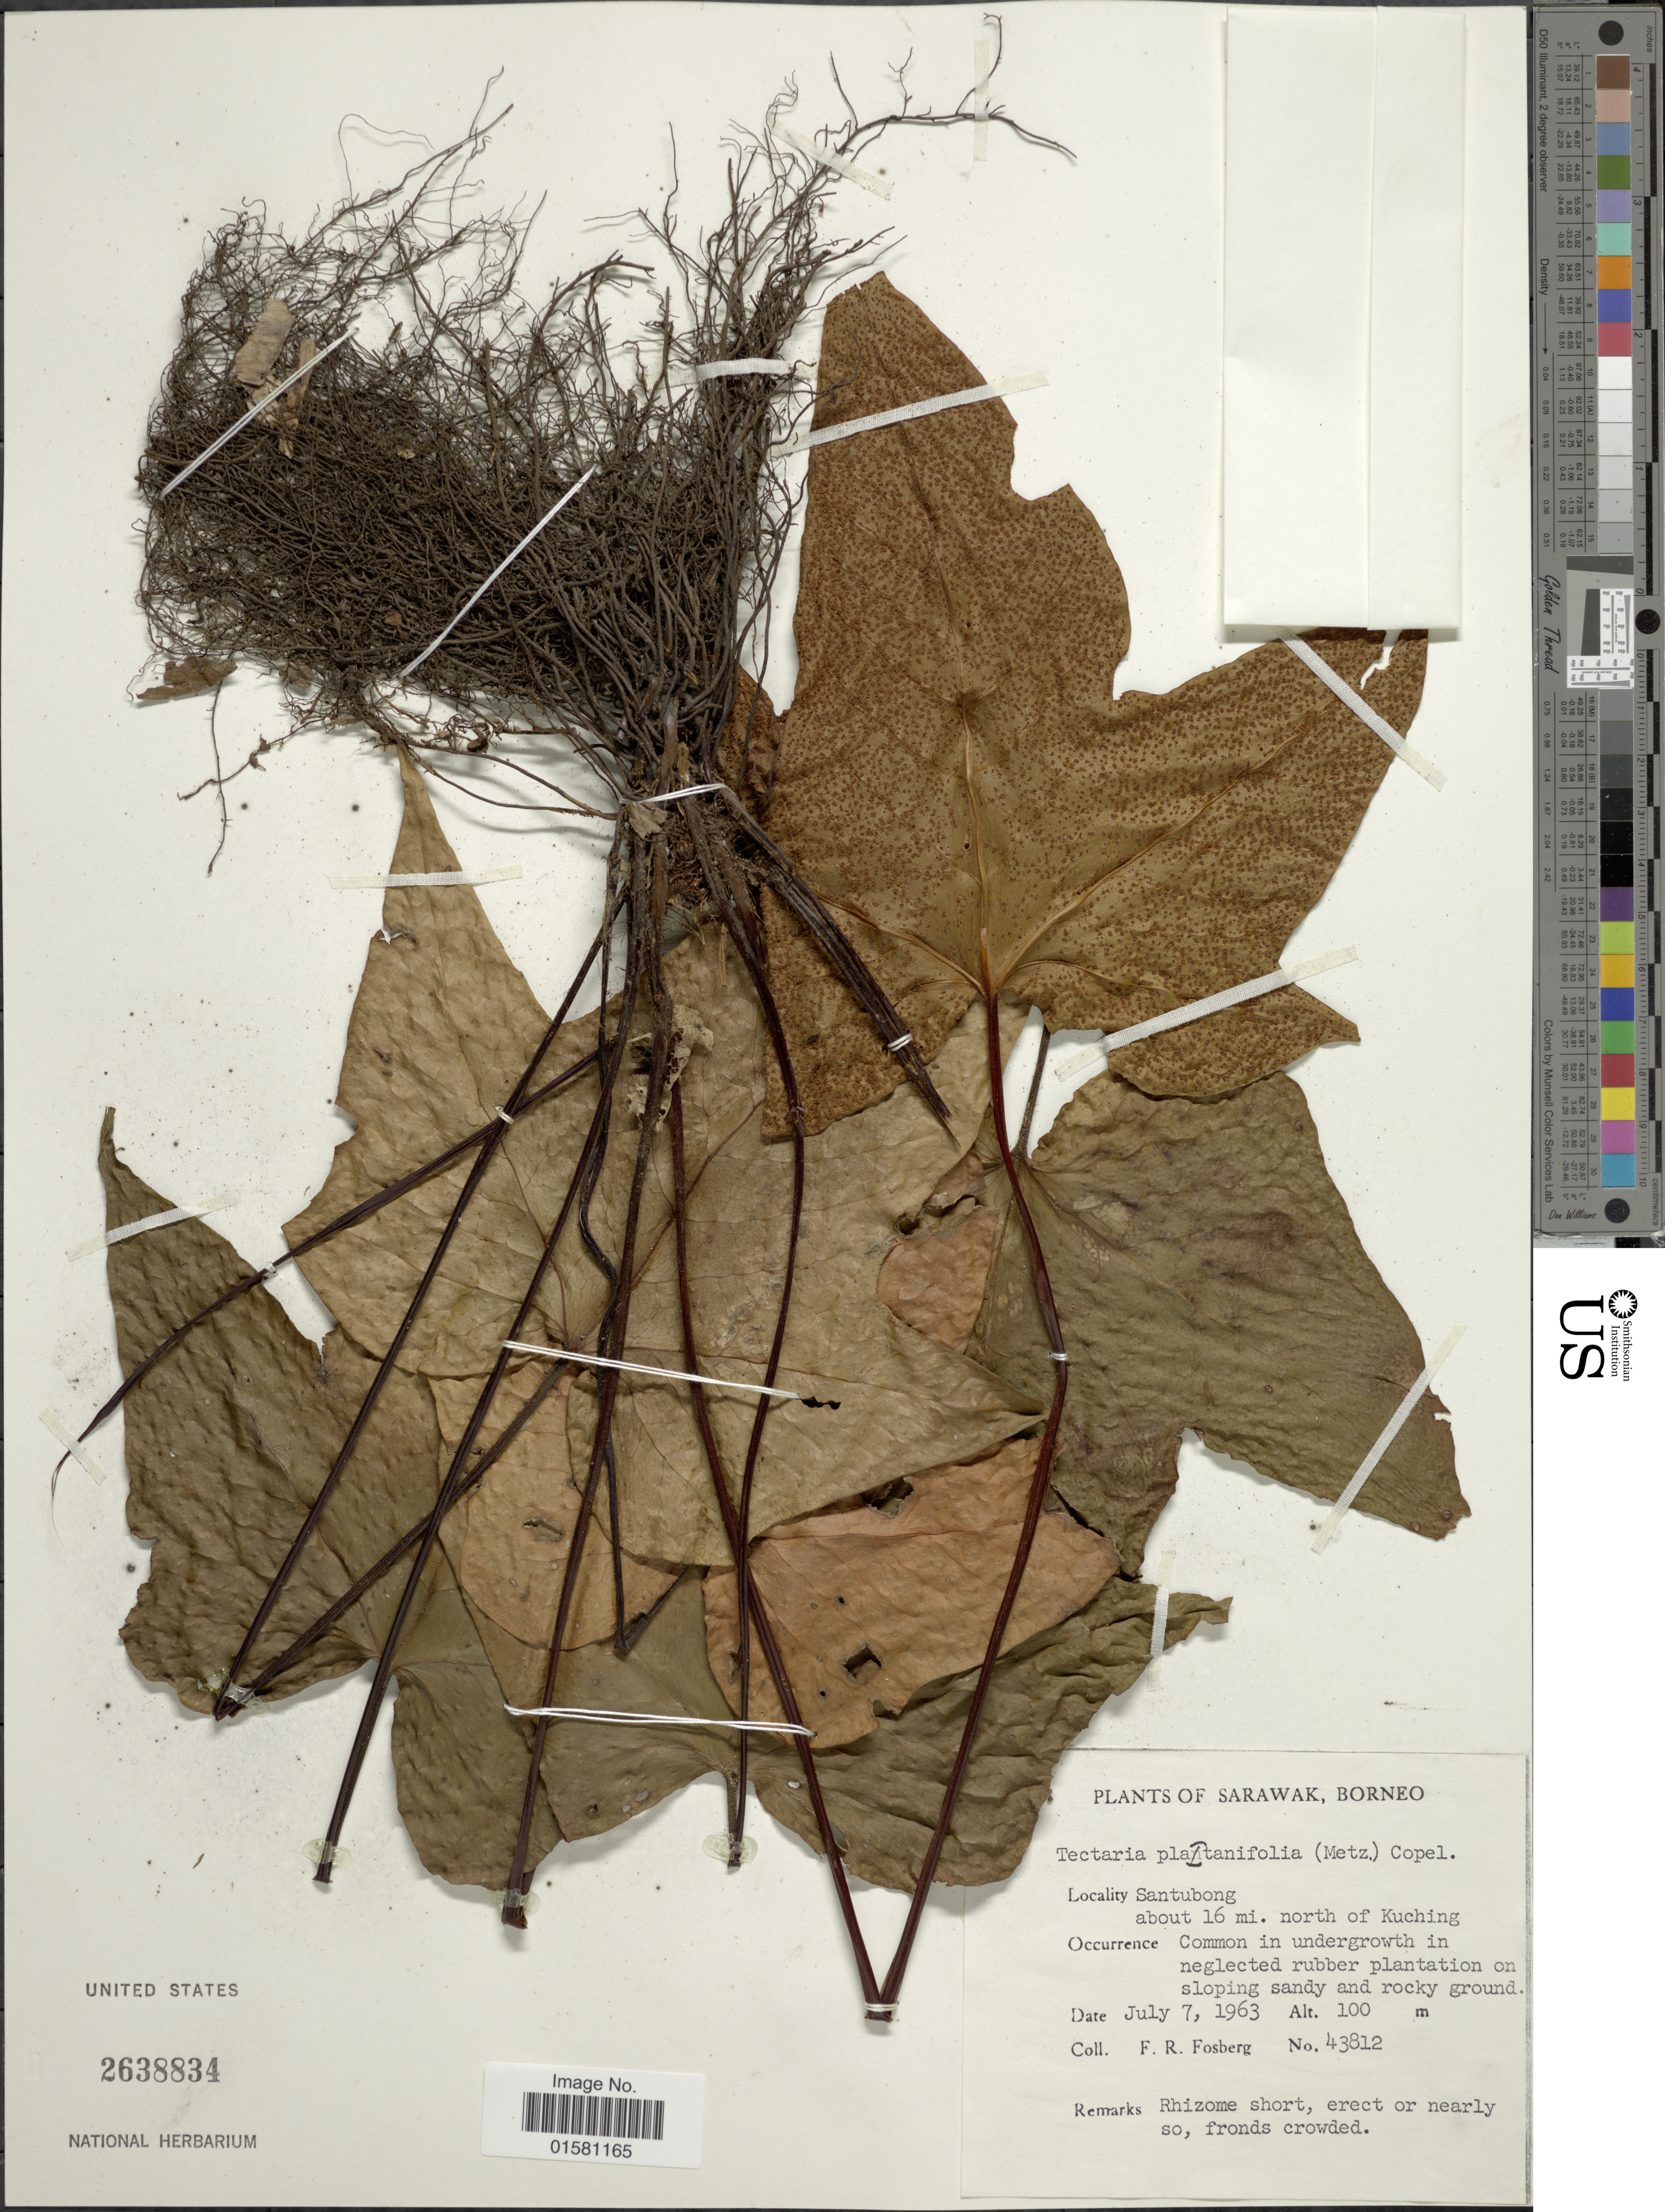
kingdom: Plantae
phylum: Tracheophyta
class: Polypodiopsida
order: Polypodiales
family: Tectariaceae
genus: Tectaria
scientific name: Tectaria palmata var. platanifolia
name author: (Mett.) Holttum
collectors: F. R. Fosberg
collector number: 43812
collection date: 1963-07-07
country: Malaysia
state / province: Sarawak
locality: Borneo. Santubong about 16 mi. north Kuching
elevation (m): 100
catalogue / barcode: US 2638834